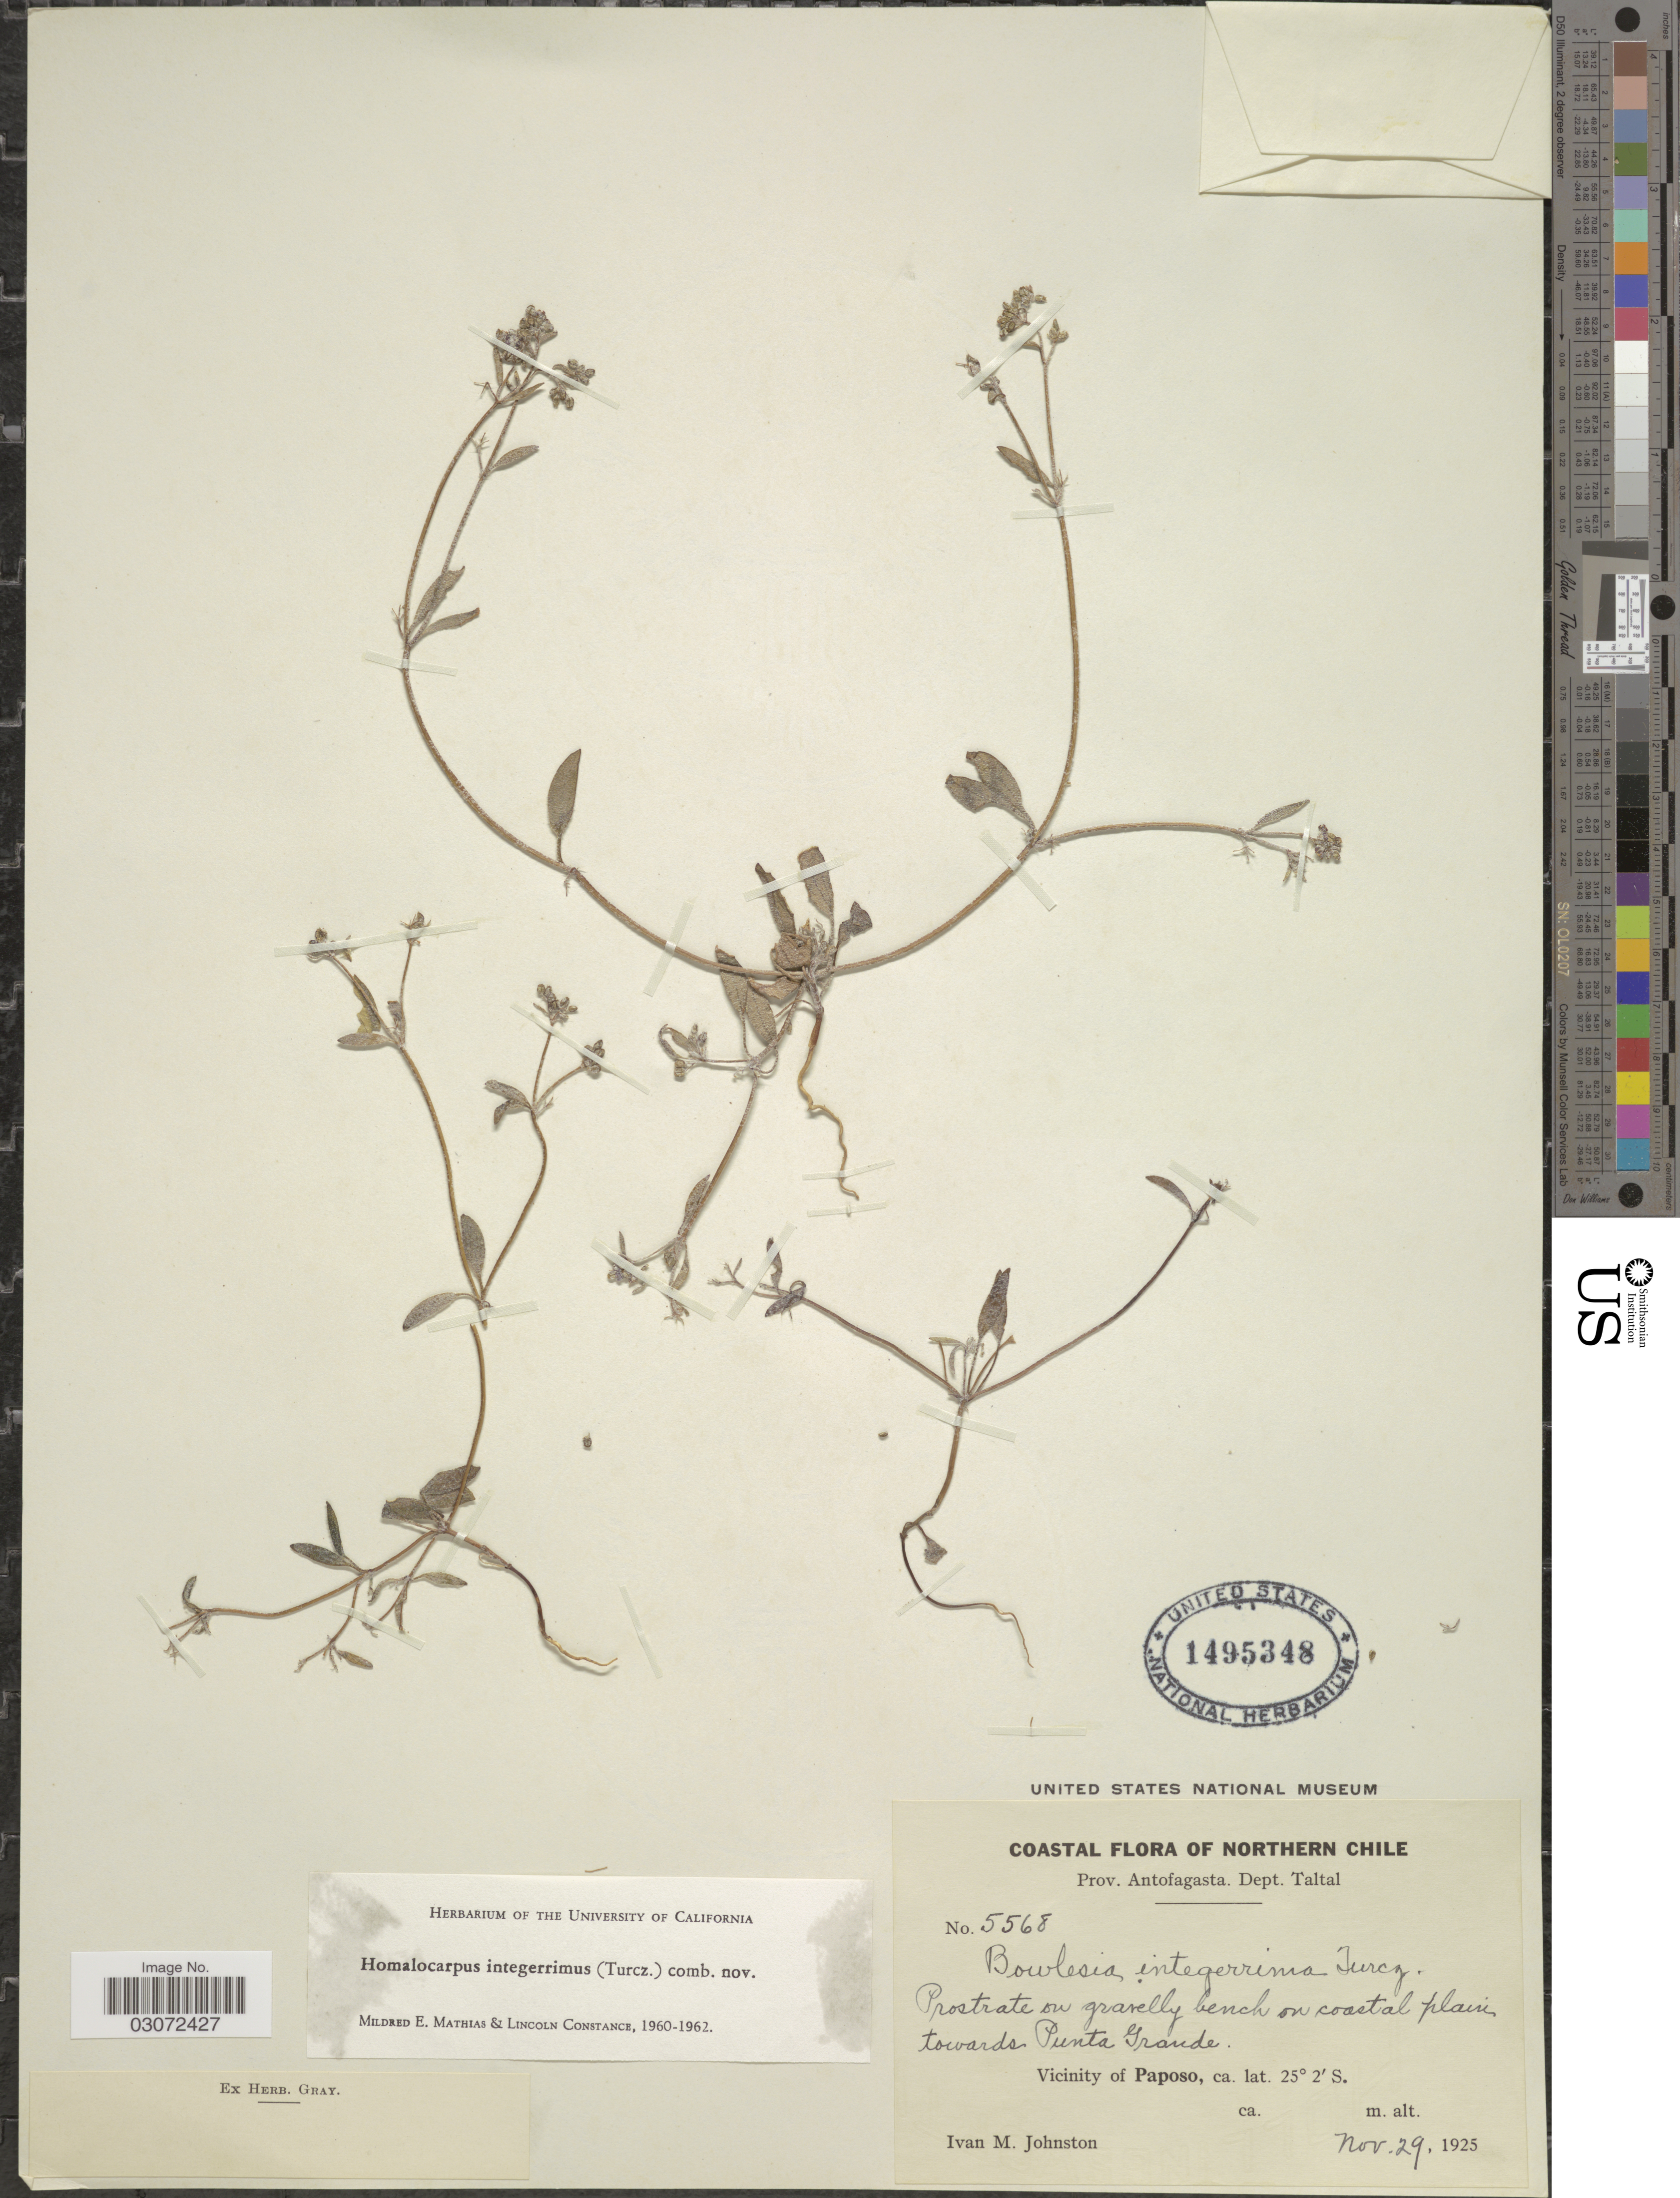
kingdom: Plantae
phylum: Tracheophyta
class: Magnoliopsida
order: Apiales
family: Apiaceae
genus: Homalocarpus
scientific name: Homalocarpus integerrimus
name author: (Turcz.) Mathias & Constance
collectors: I.M. Johnston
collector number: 5568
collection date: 1925-11-29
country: Chile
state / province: Antofagasta (II)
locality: Coastal Flora of Northern Chile, Dept. Taltal, Prostrate on gravelly bench on coastal plain towards Punta Grande, Vicinity of Paposo.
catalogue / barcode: US 1495348